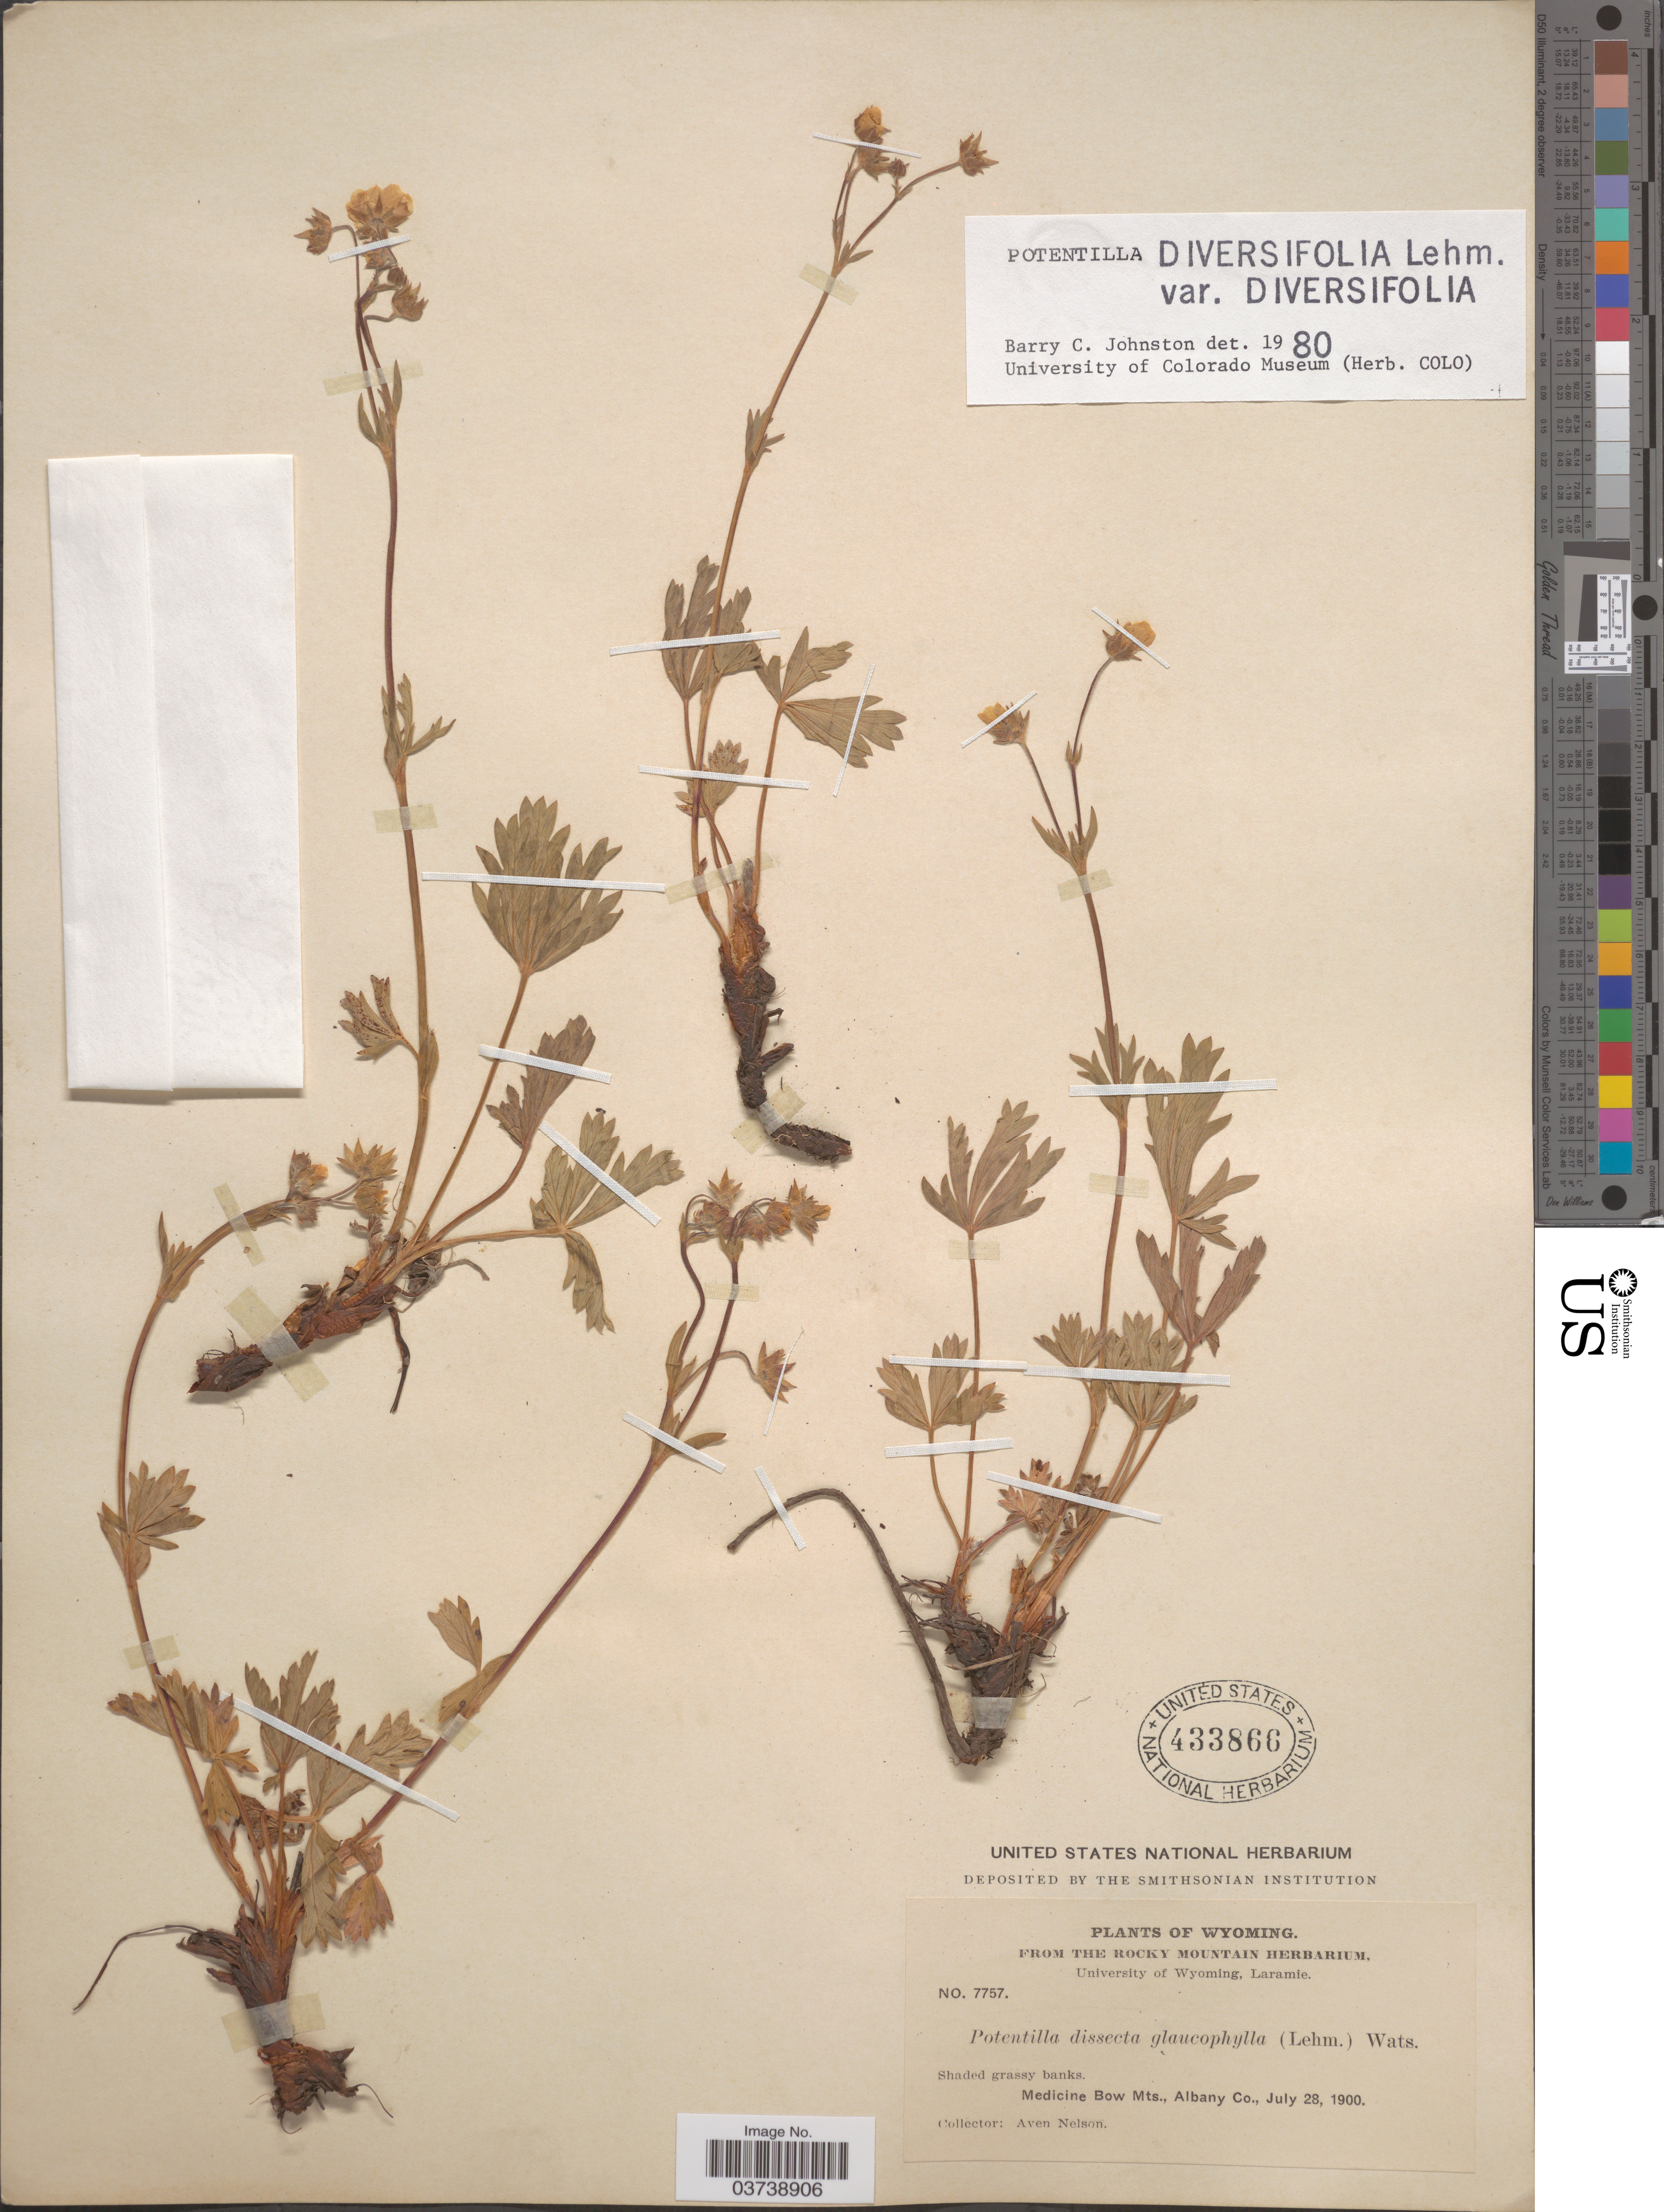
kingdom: Plantae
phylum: Tracheophyta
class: Magnoliopsida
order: Rosales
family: Rosaceae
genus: Potentilla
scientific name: Potentilla diversifolia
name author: Lehm.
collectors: A. Nelson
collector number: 7757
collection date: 1900-07-28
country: United States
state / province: Wyoming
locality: Medicine Bow Mts., Albany Co.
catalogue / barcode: US 433866